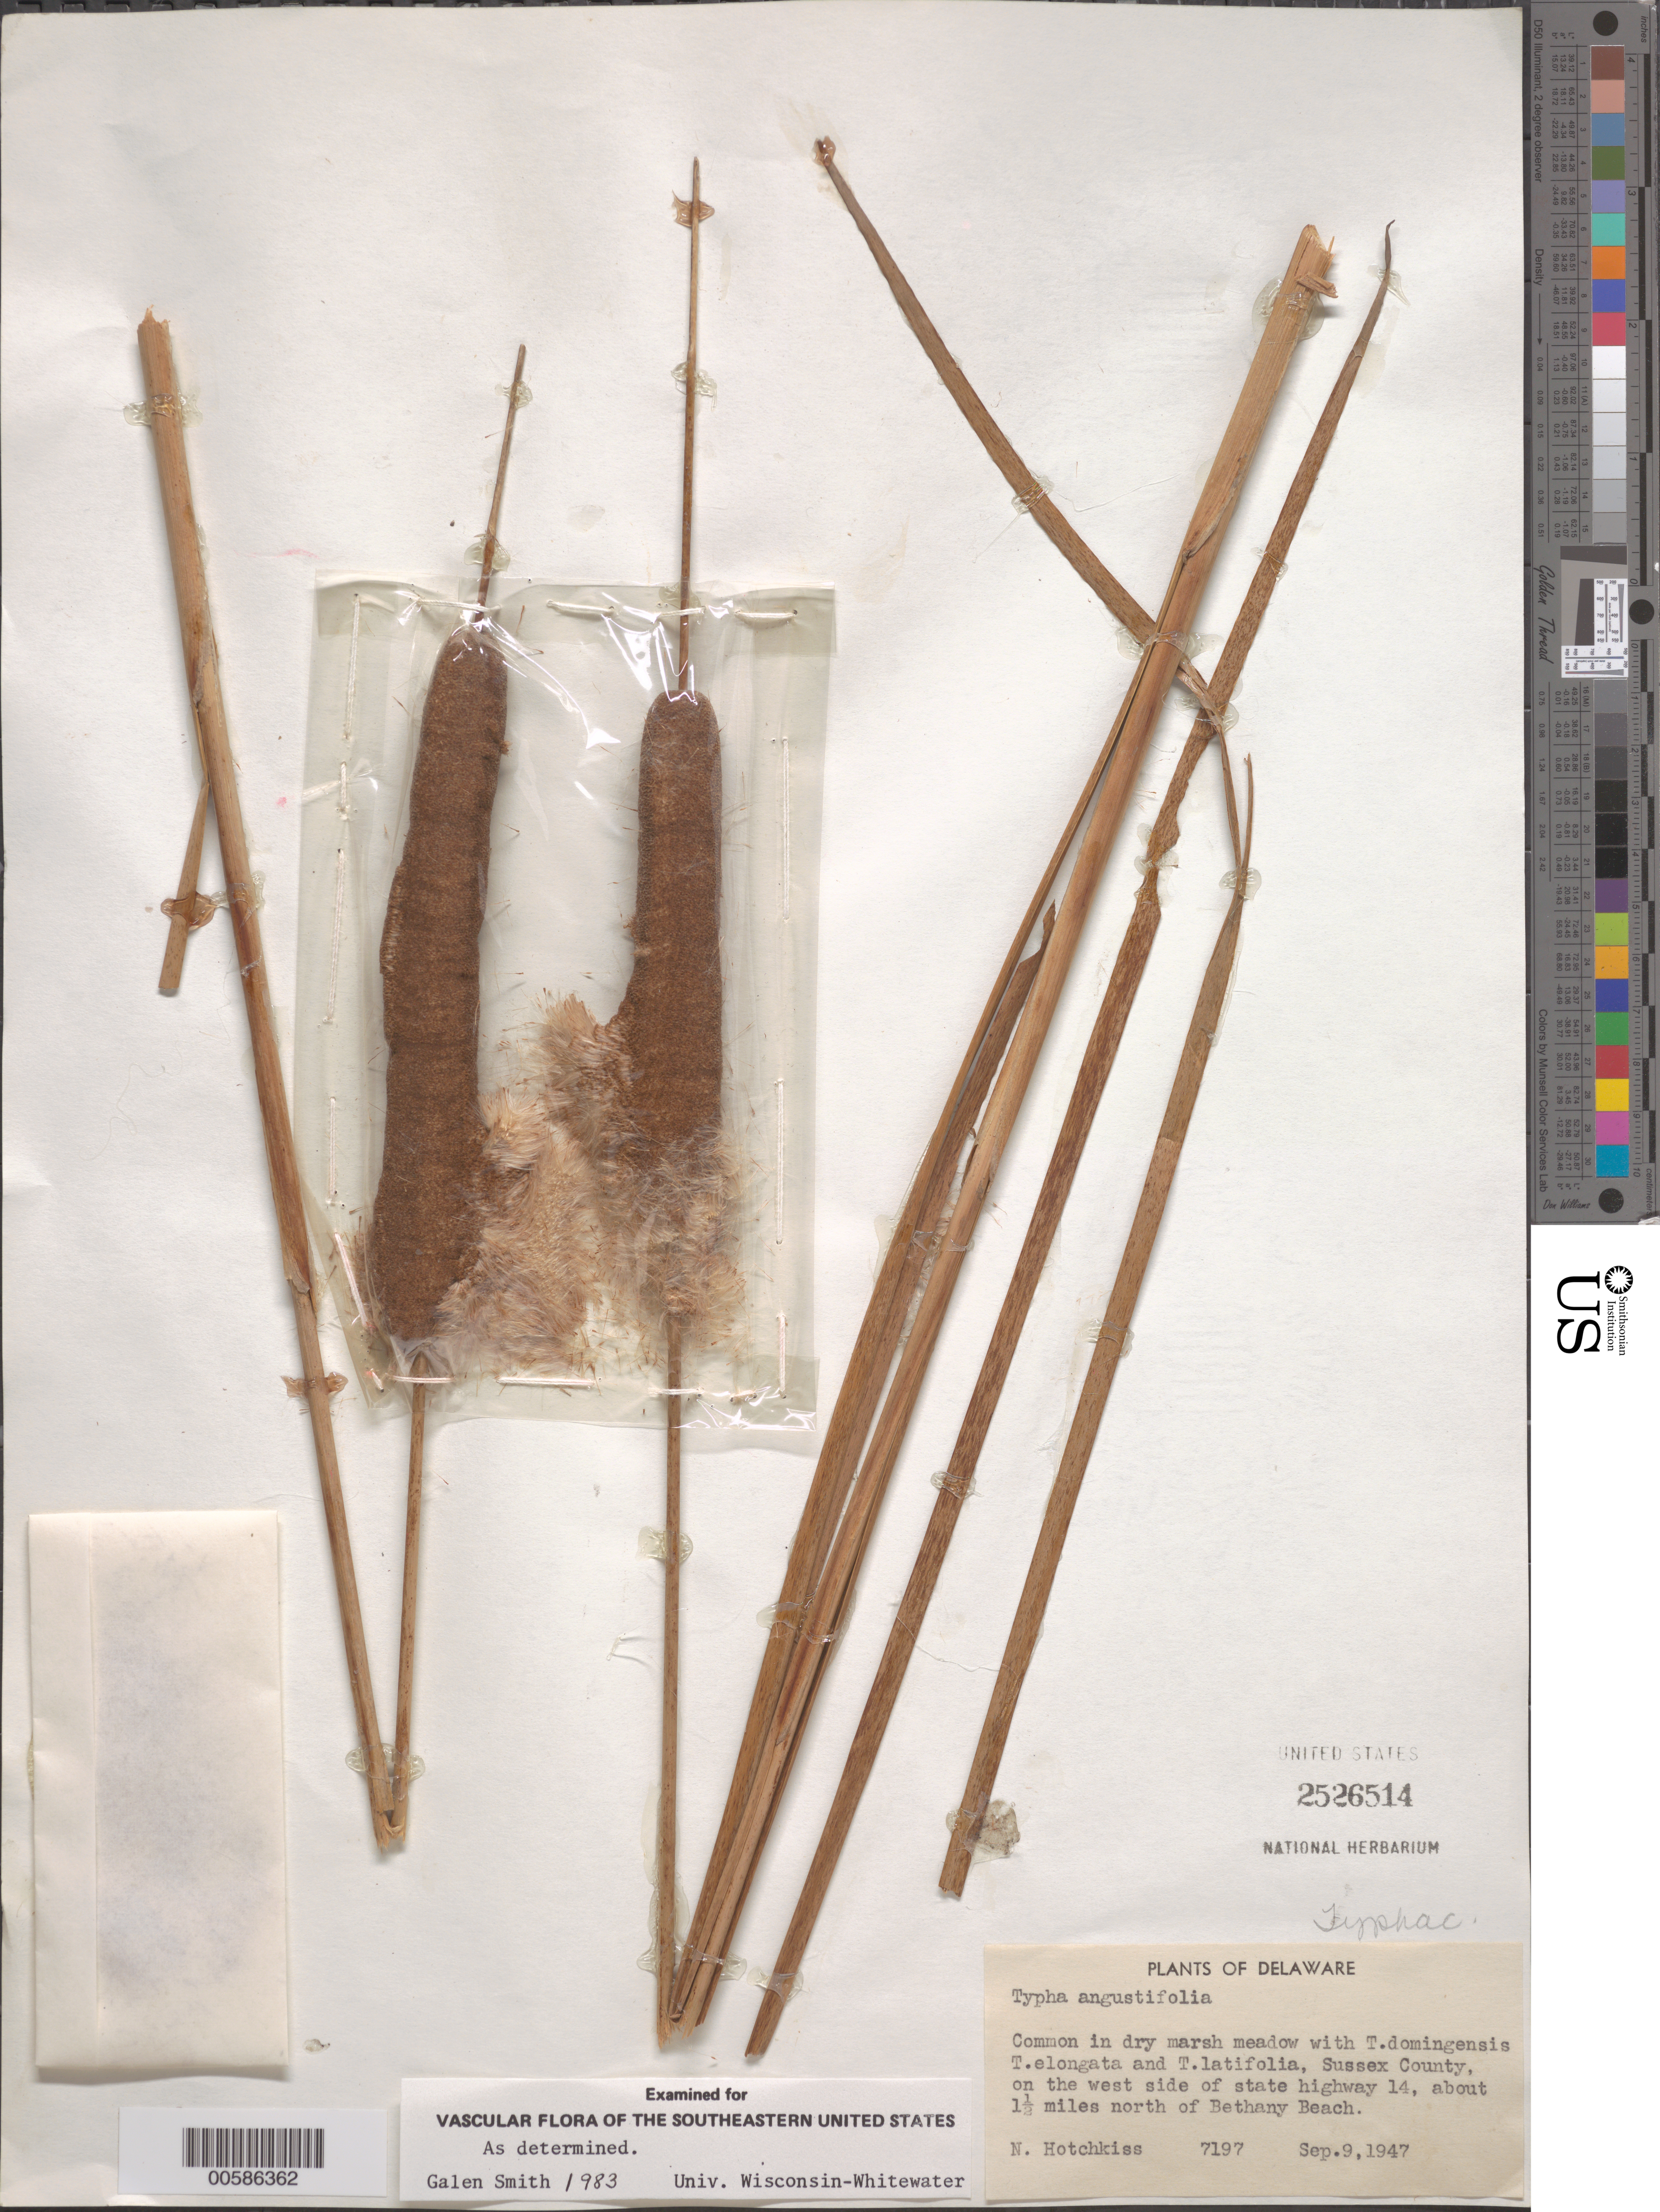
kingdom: Plantae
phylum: Tracheophyta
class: Liliopsida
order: Poales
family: Typhaceae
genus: Typha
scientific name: Typha angustifolia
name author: L.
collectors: N. Hotchkiss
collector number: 7197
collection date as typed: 09 Sep 1947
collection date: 1947-09-09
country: United States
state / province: Delaware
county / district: Sussex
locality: W of hwy 14, N of Bethany Beach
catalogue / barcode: US 2526514